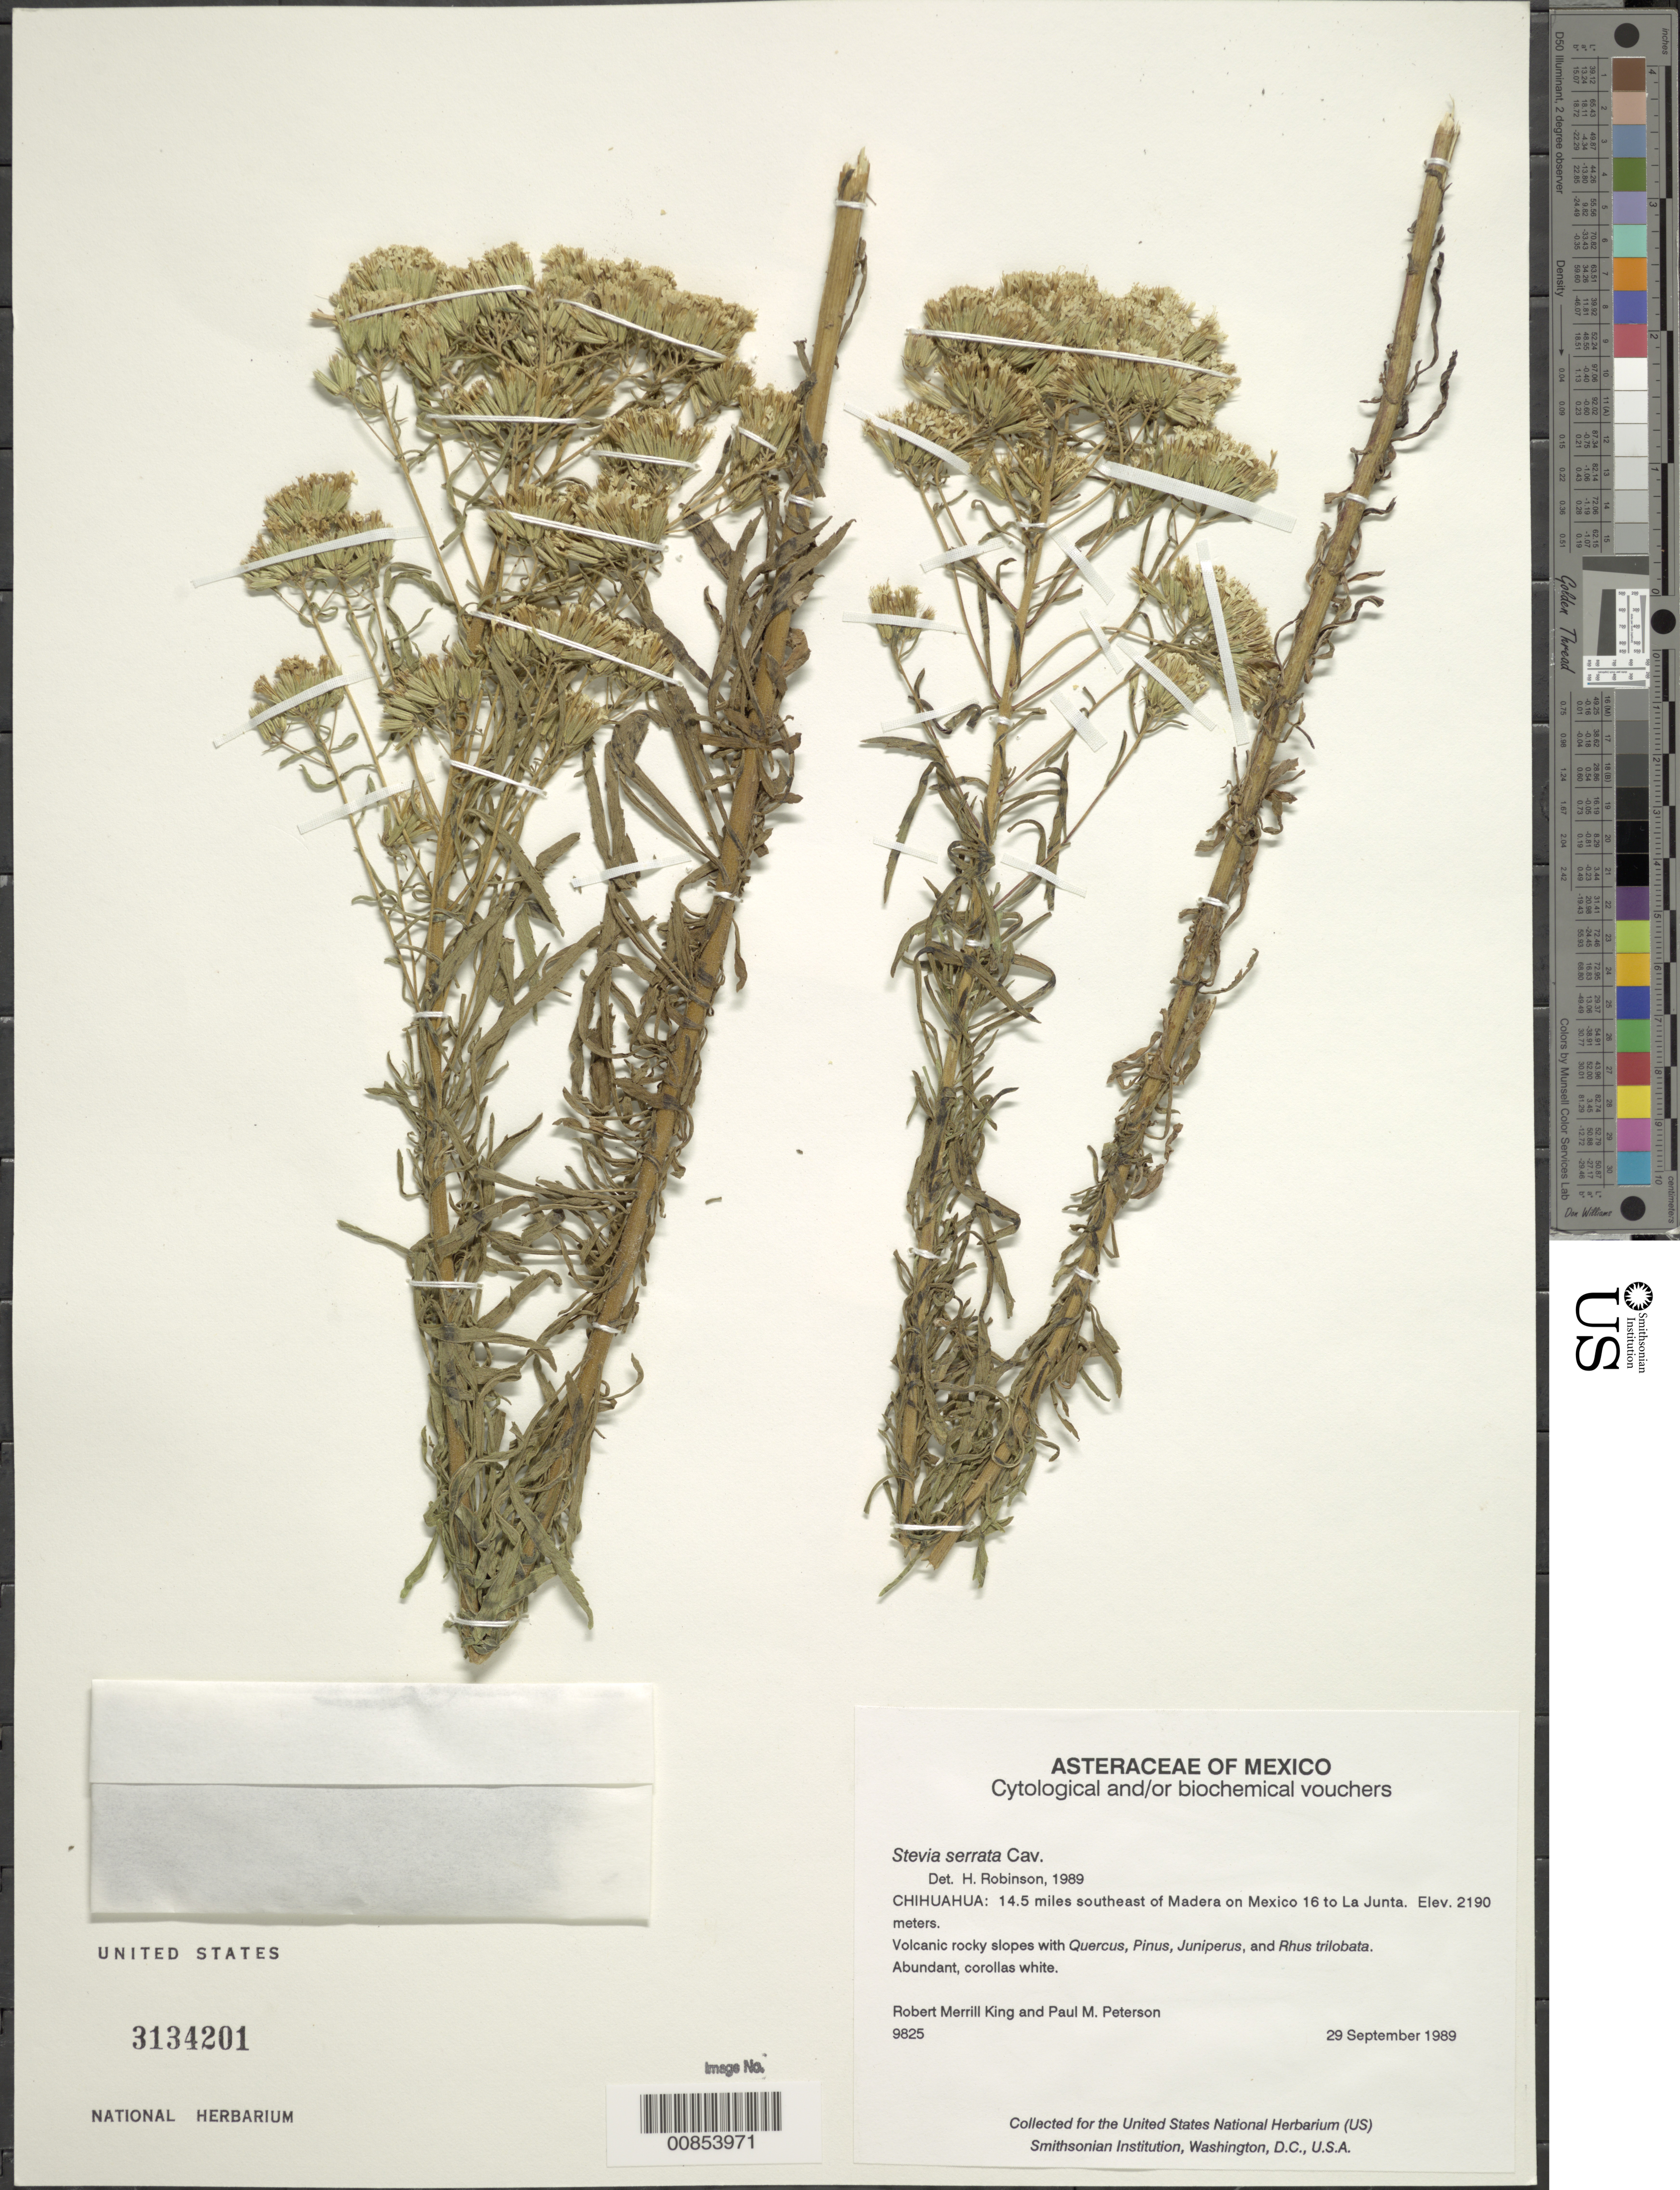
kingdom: Plantae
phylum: Tracheophyta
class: Magnoliopsida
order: Asterales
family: Asteraceae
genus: Stevia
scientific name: Stevia serrata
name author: Cav.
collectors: R. M. King & P. M. Peterson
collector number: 9825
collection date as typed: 29 Sep 1989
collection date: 1989-09-29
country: Mexico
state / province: Chihuahua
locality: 14.5 miles southeast of Madera on Mexico 16 to La Junta.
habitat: Volcanic rock slopes with Quercus, Pinus, Juniperus and Rhus trilobata.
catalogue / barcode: US 3134201